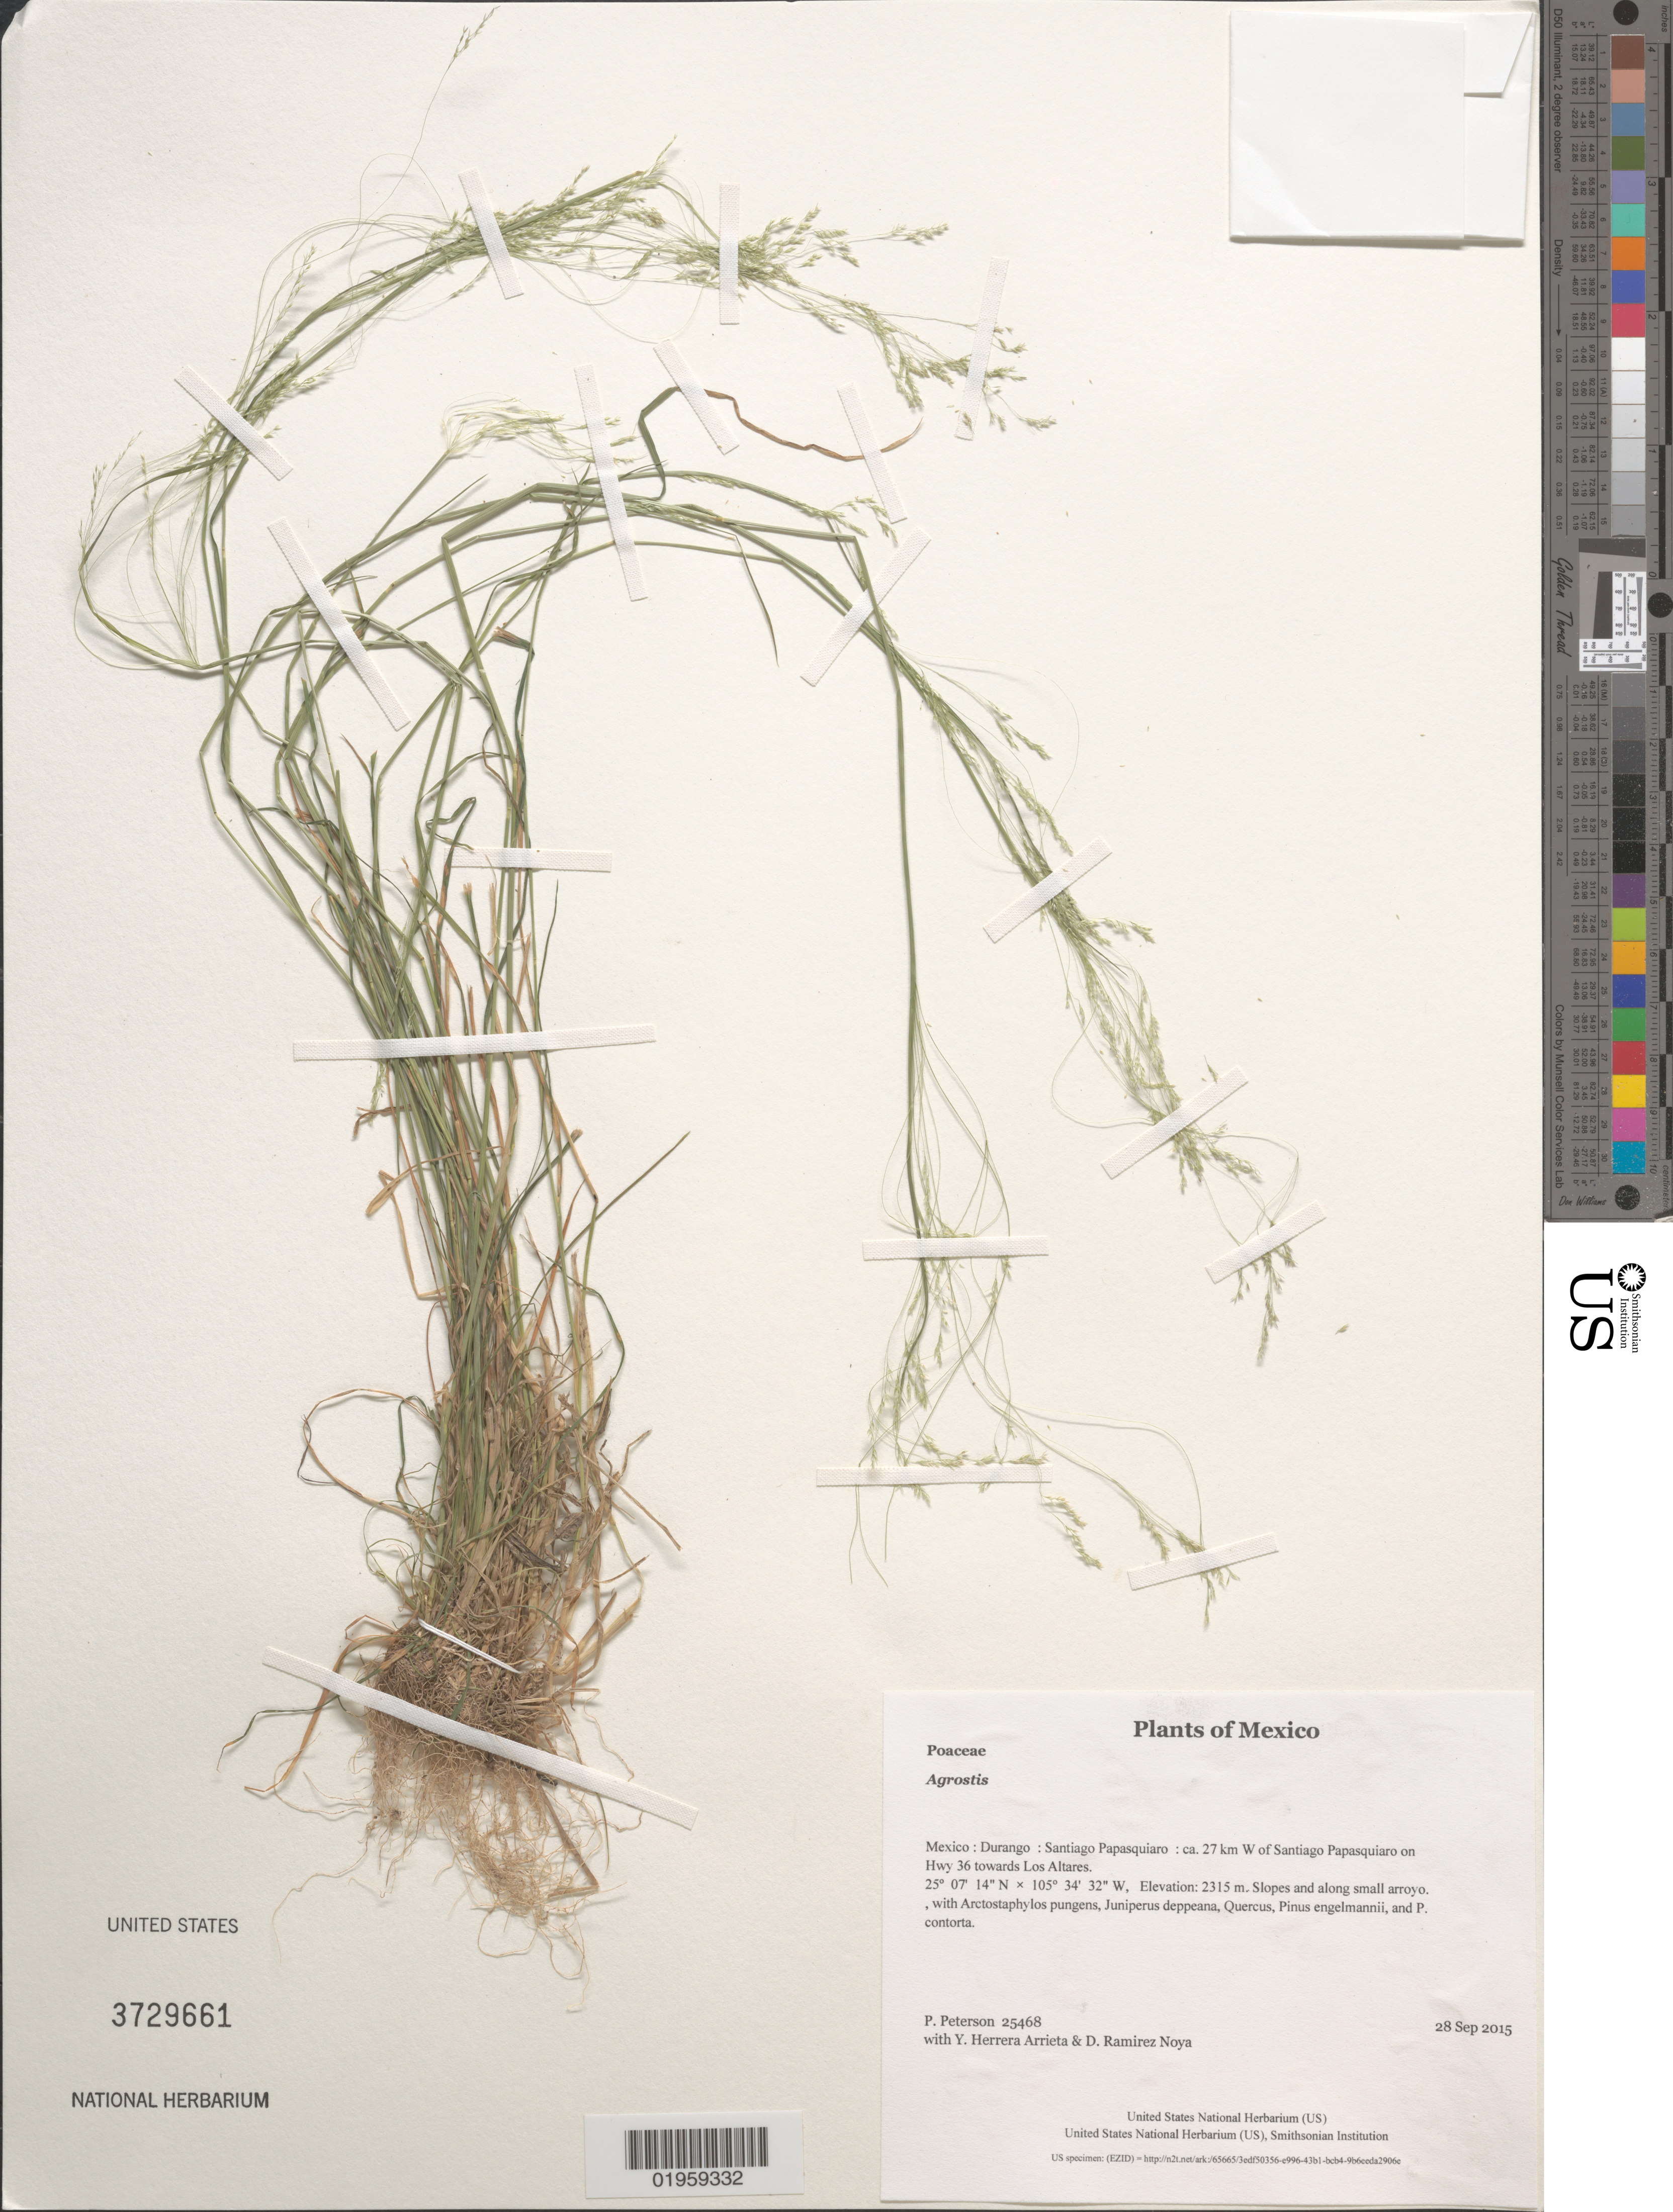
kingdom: Plantae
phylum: Tracheophyta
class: Liliopsida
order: Poales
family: Poaceae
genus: Agrostis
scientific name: Agrostis sp.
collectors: P. M. Peterson, Y. Herrera Arrieta & D. Ramirez Noya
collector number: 25468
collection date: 2015-09-28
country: Mexico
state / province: Durango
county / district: Santiago Papasquiaro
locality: ca. 27 km W of Santiago Papasquiaro on Hwy 36 towards Los Altares.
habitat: Slopes and along small arroyo.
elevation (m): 2315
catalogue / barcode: US 3729661